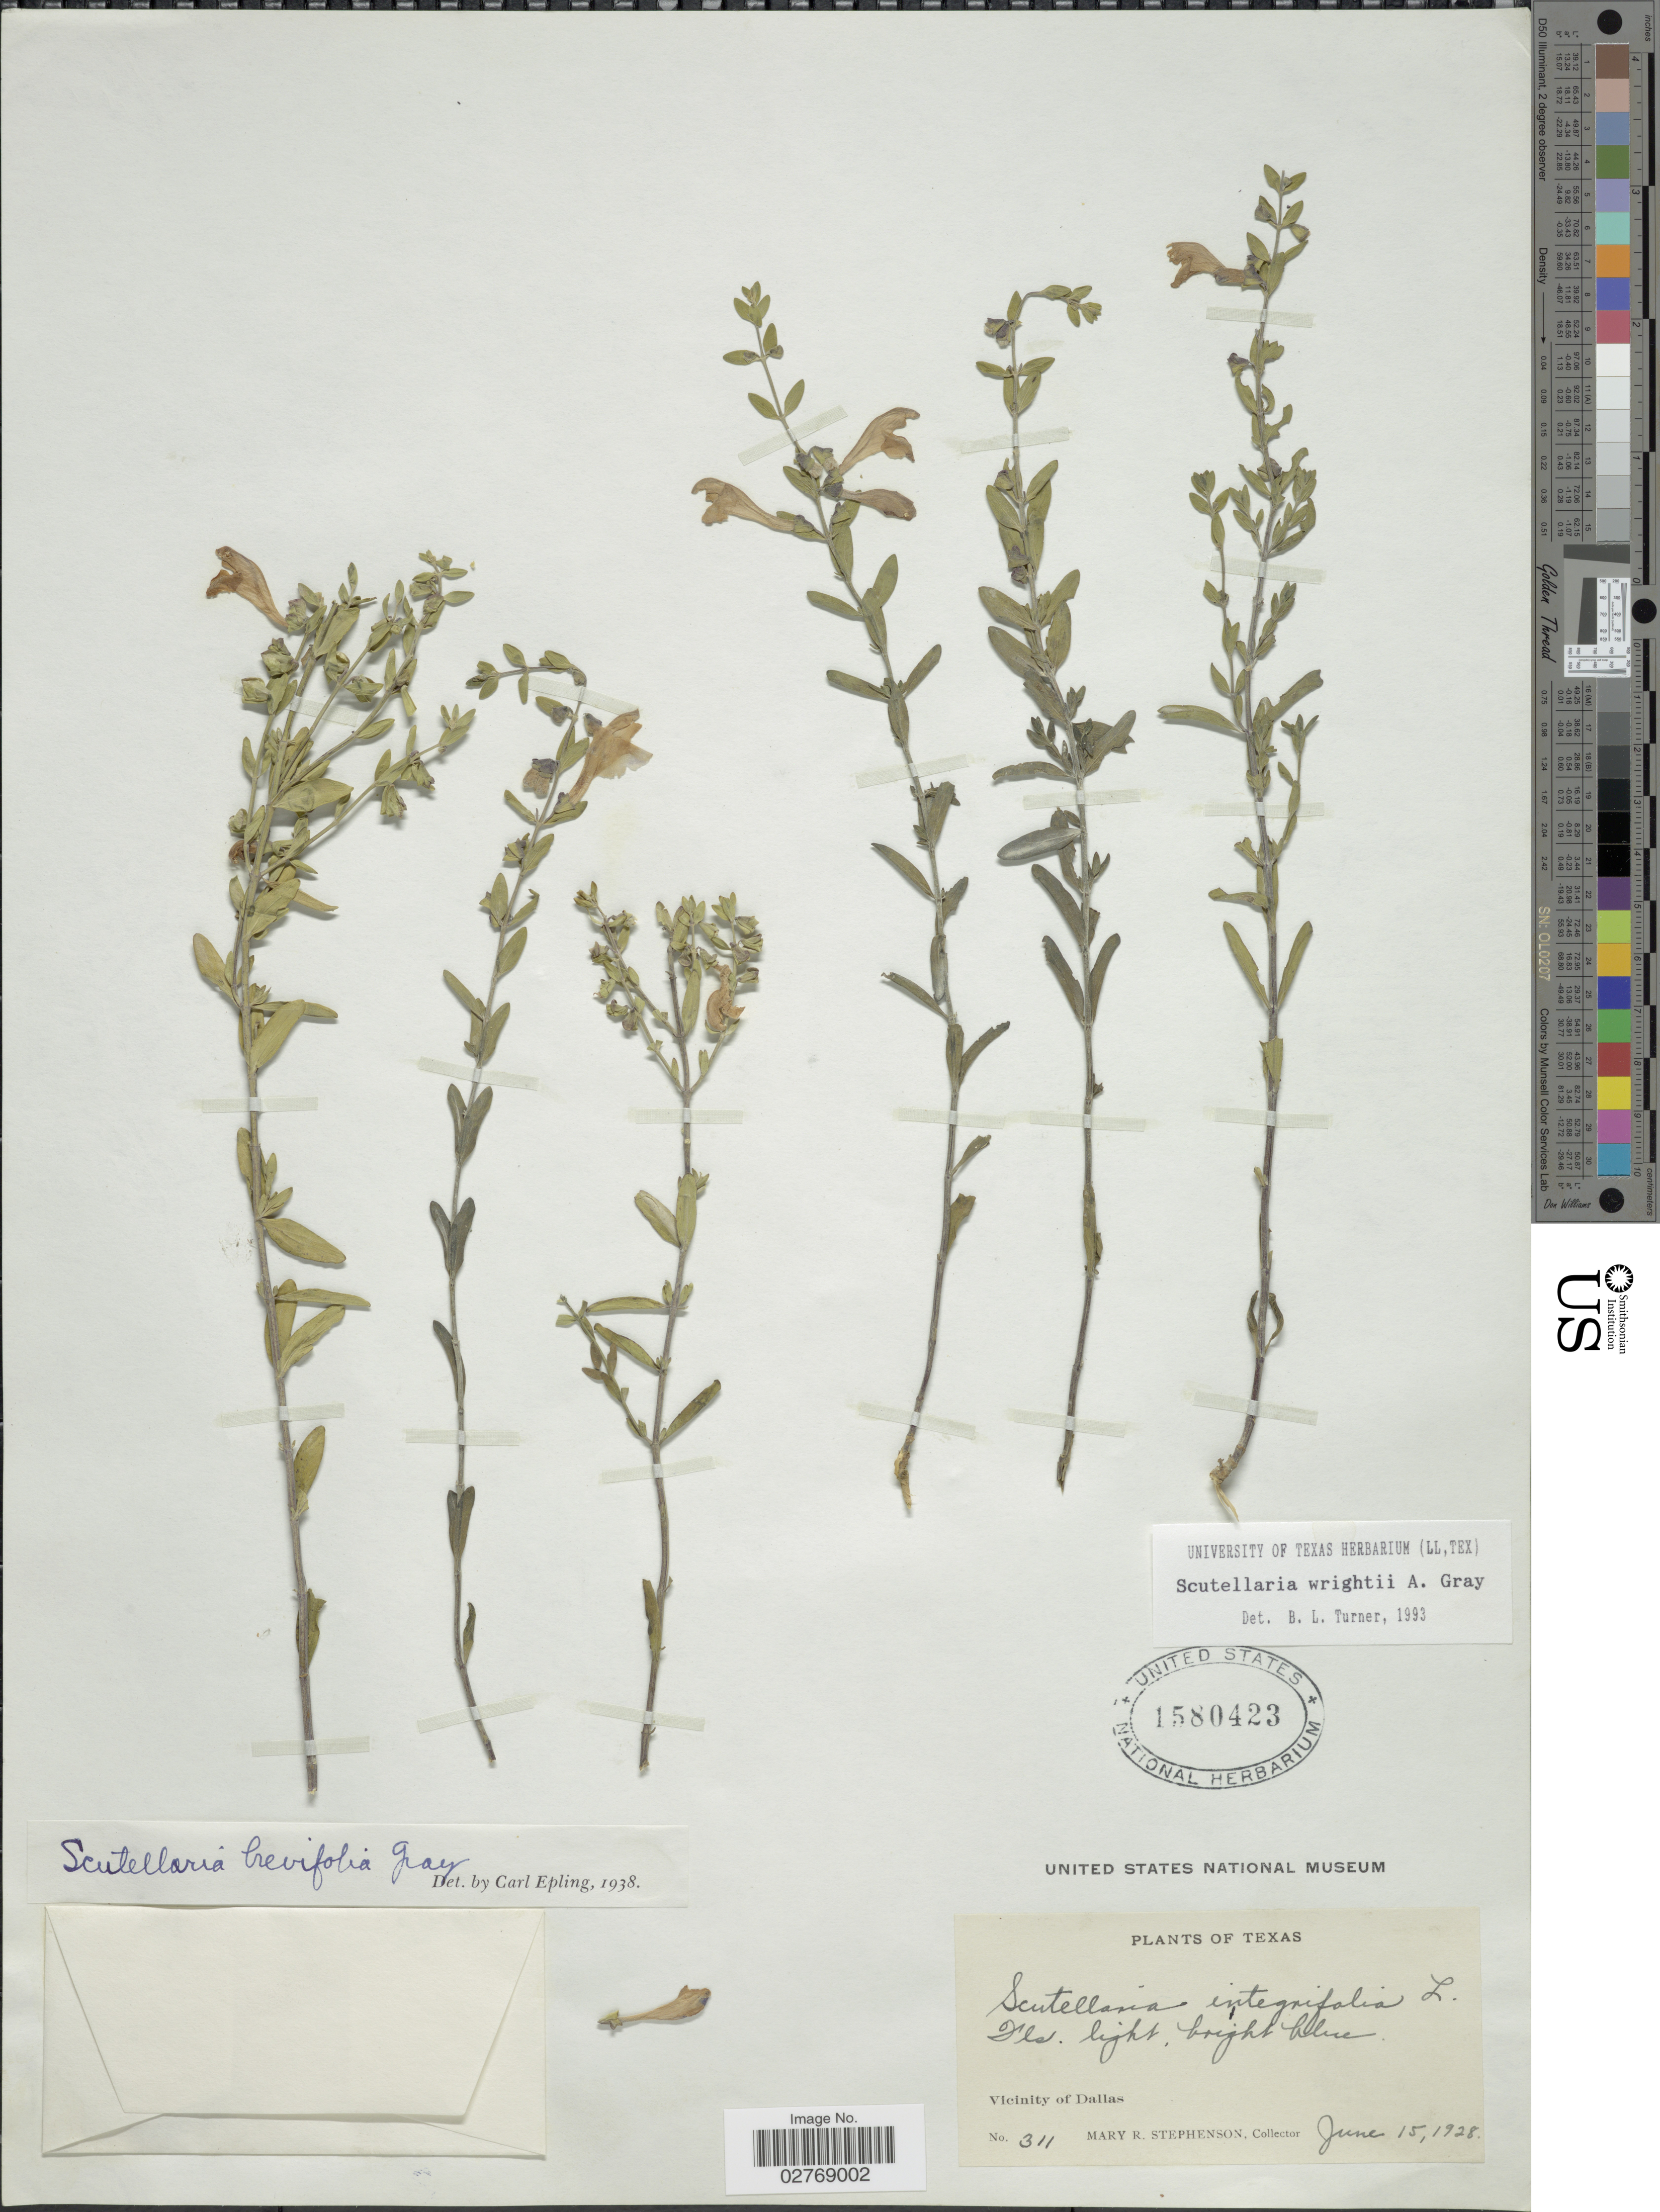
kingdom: Plantae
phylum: Tracheophyta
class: Magnoliopsida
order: Lamiales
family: Lamiaceae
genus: Scutellaria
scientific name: Scutellaria wrightii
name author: A. Gray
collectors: M. Stephenson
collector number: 311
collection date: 1928-06-15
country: United States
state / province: Texas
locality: Vicinity of Dallas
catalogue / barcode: US 1580423